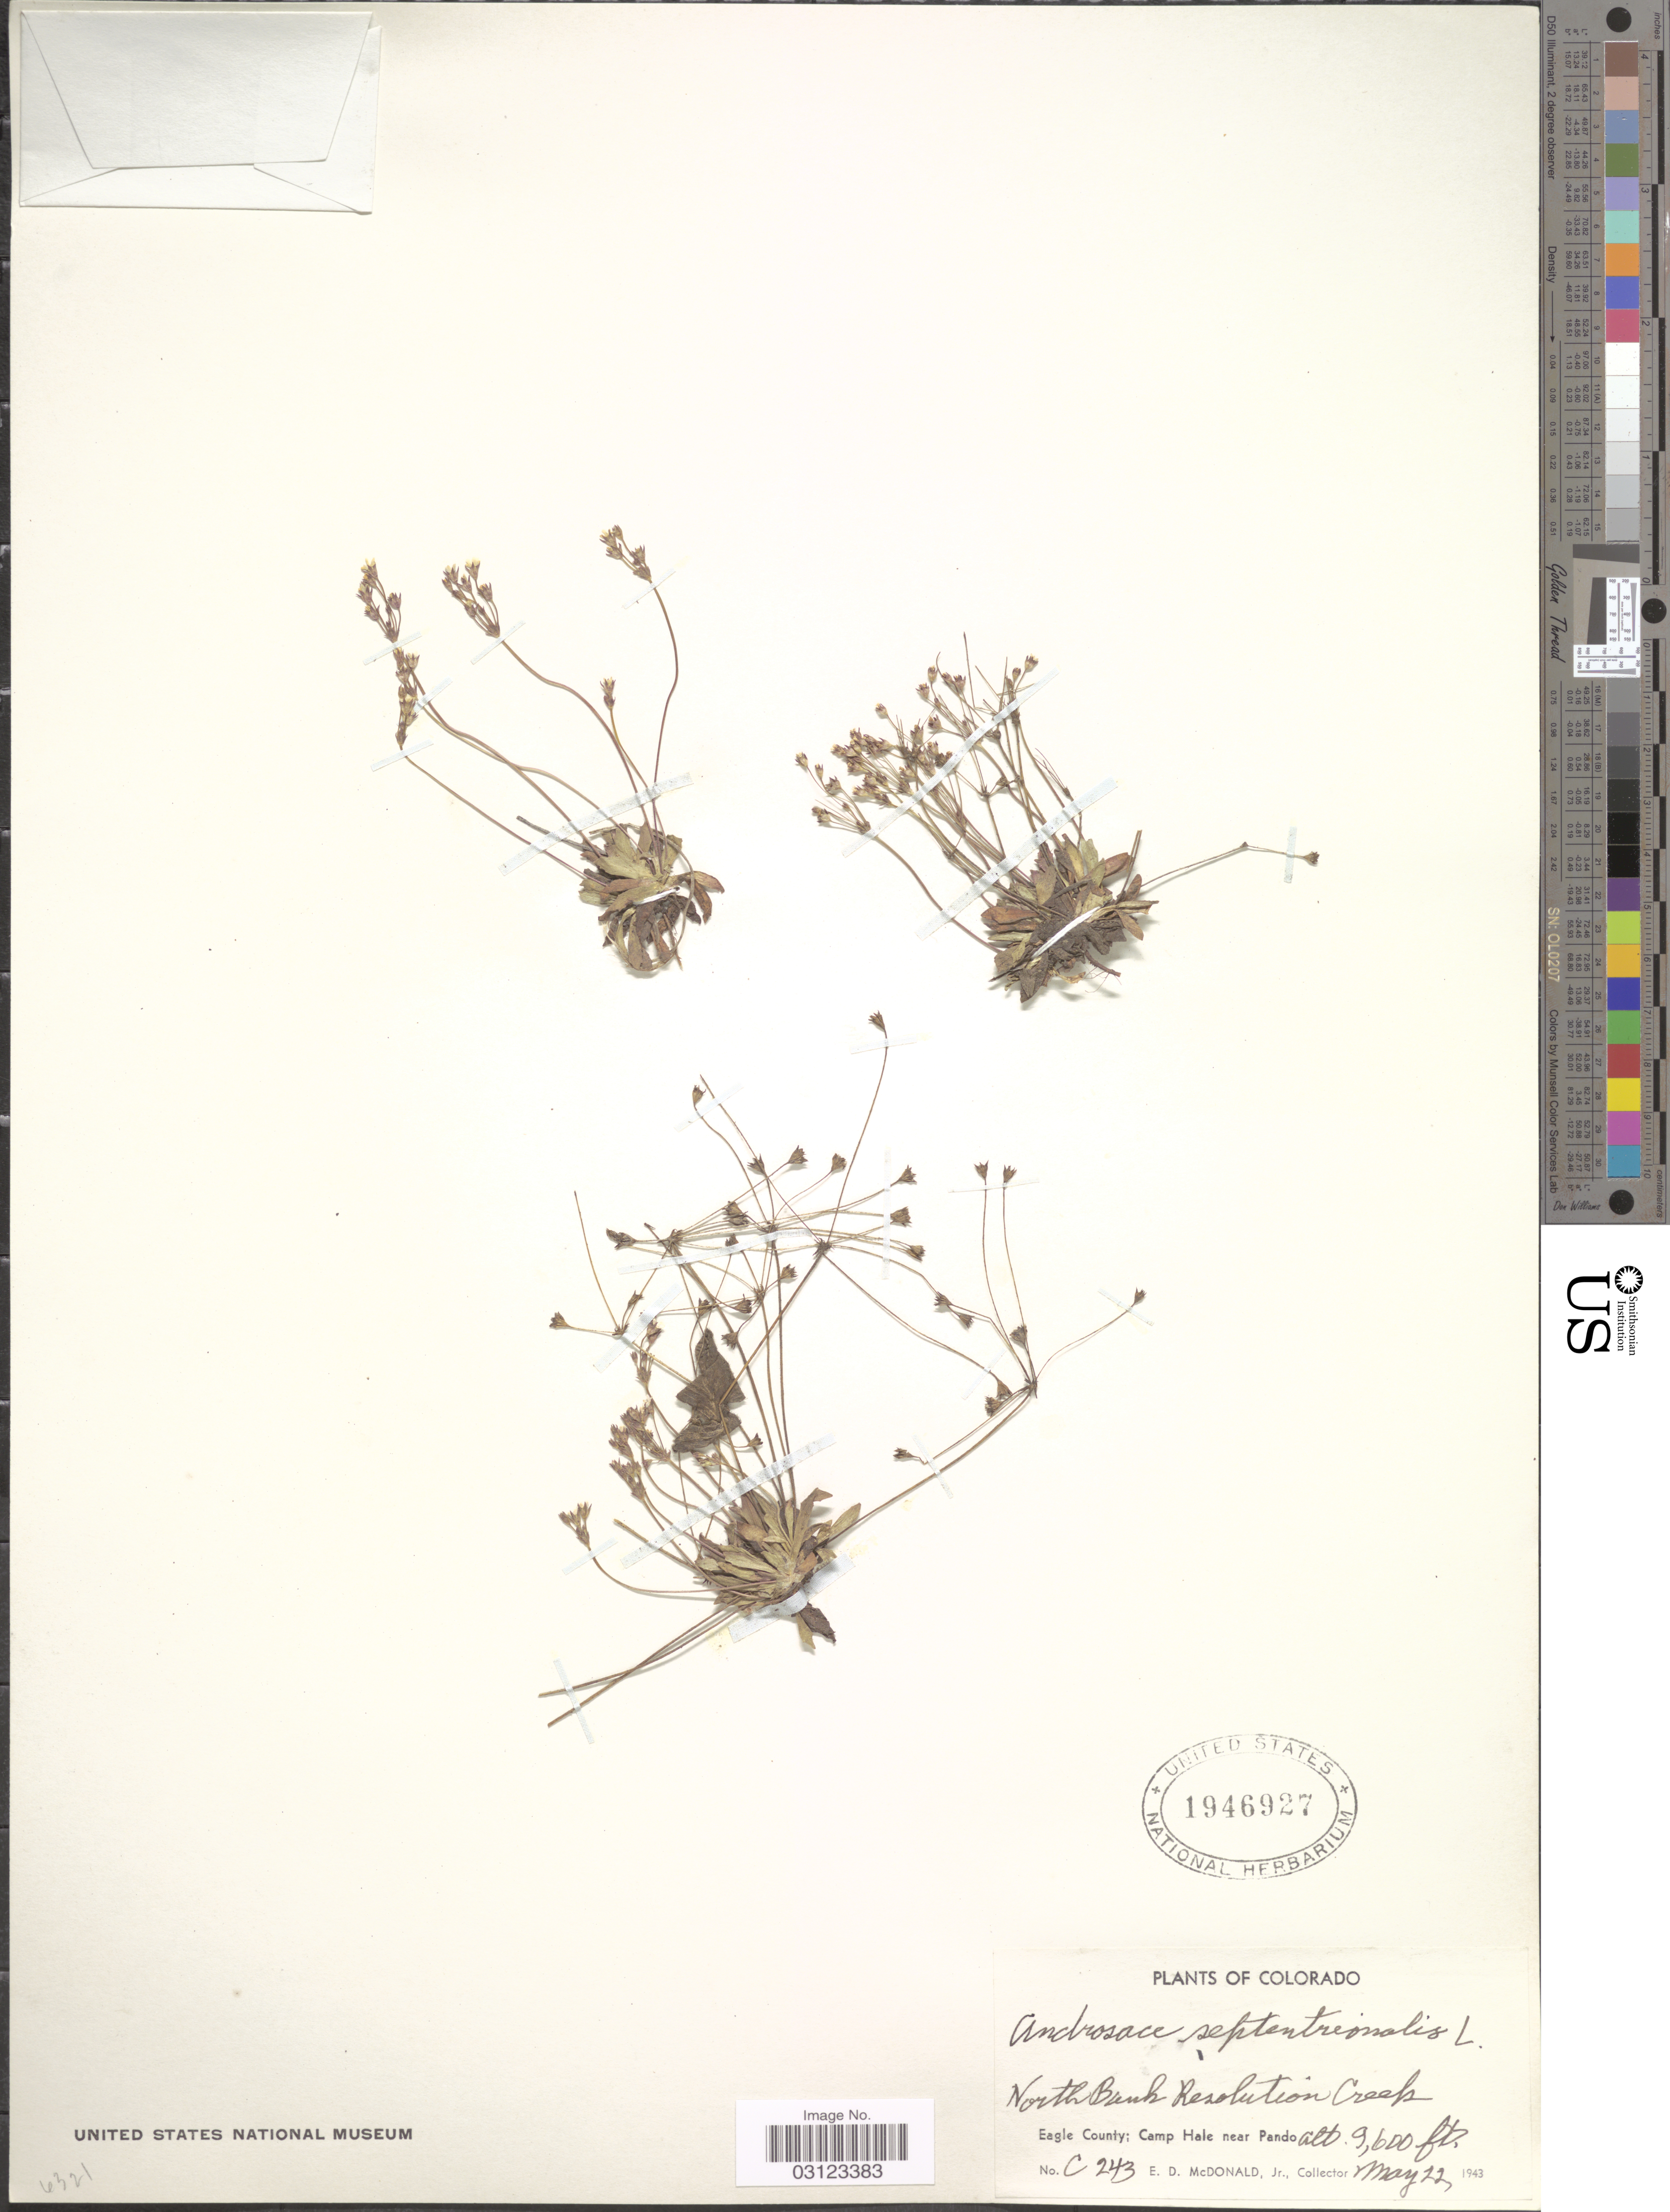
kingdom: Plantae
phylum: Tracheophyta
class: Magnoliopsida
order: Ericales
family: Primulaceae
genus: Androsace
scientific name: Androsace septentrionalis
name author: L.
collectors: E. D. McDonald Jr.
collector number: C243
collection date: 1943-05-22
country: United States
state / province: Colorado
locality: North Bank Resolution Creek. Eagle County: Camp Hale near Pando.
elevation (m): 2926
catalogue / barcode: US 1946927